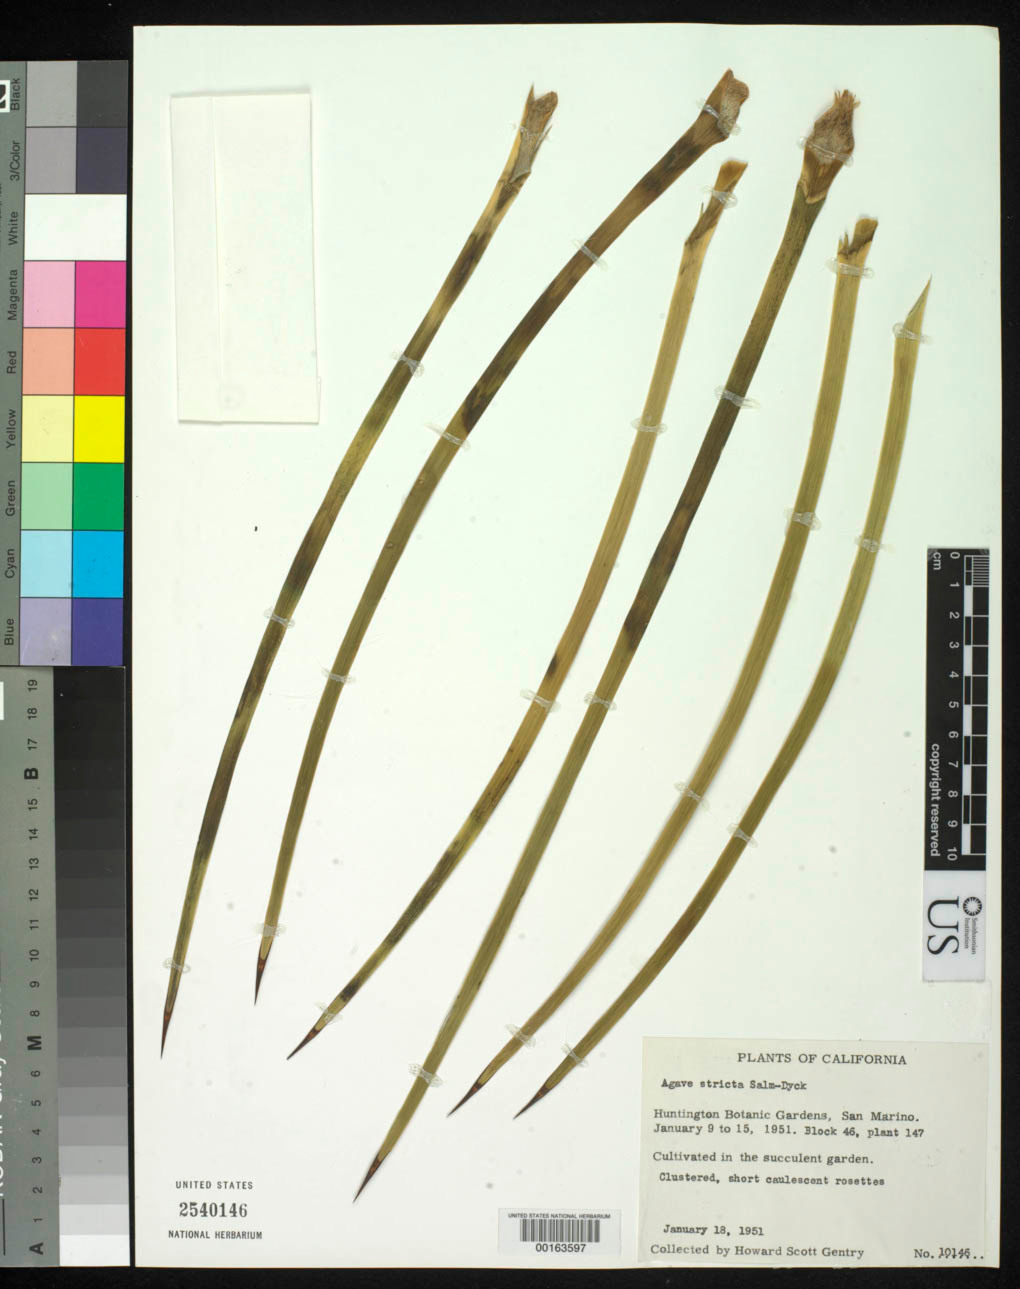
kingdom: Plantae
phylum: Tracheophyta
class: Liliopsida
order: Asparagales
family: Asparagaceae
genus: Agave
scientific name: Agave stricta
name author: Salm-Dyck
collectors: H. S. Gentry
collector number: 10146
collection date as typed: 18 Jan 1951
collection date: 1951-01-18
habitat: In succulent garden, block 46, plant 147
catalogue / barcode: US 2540146